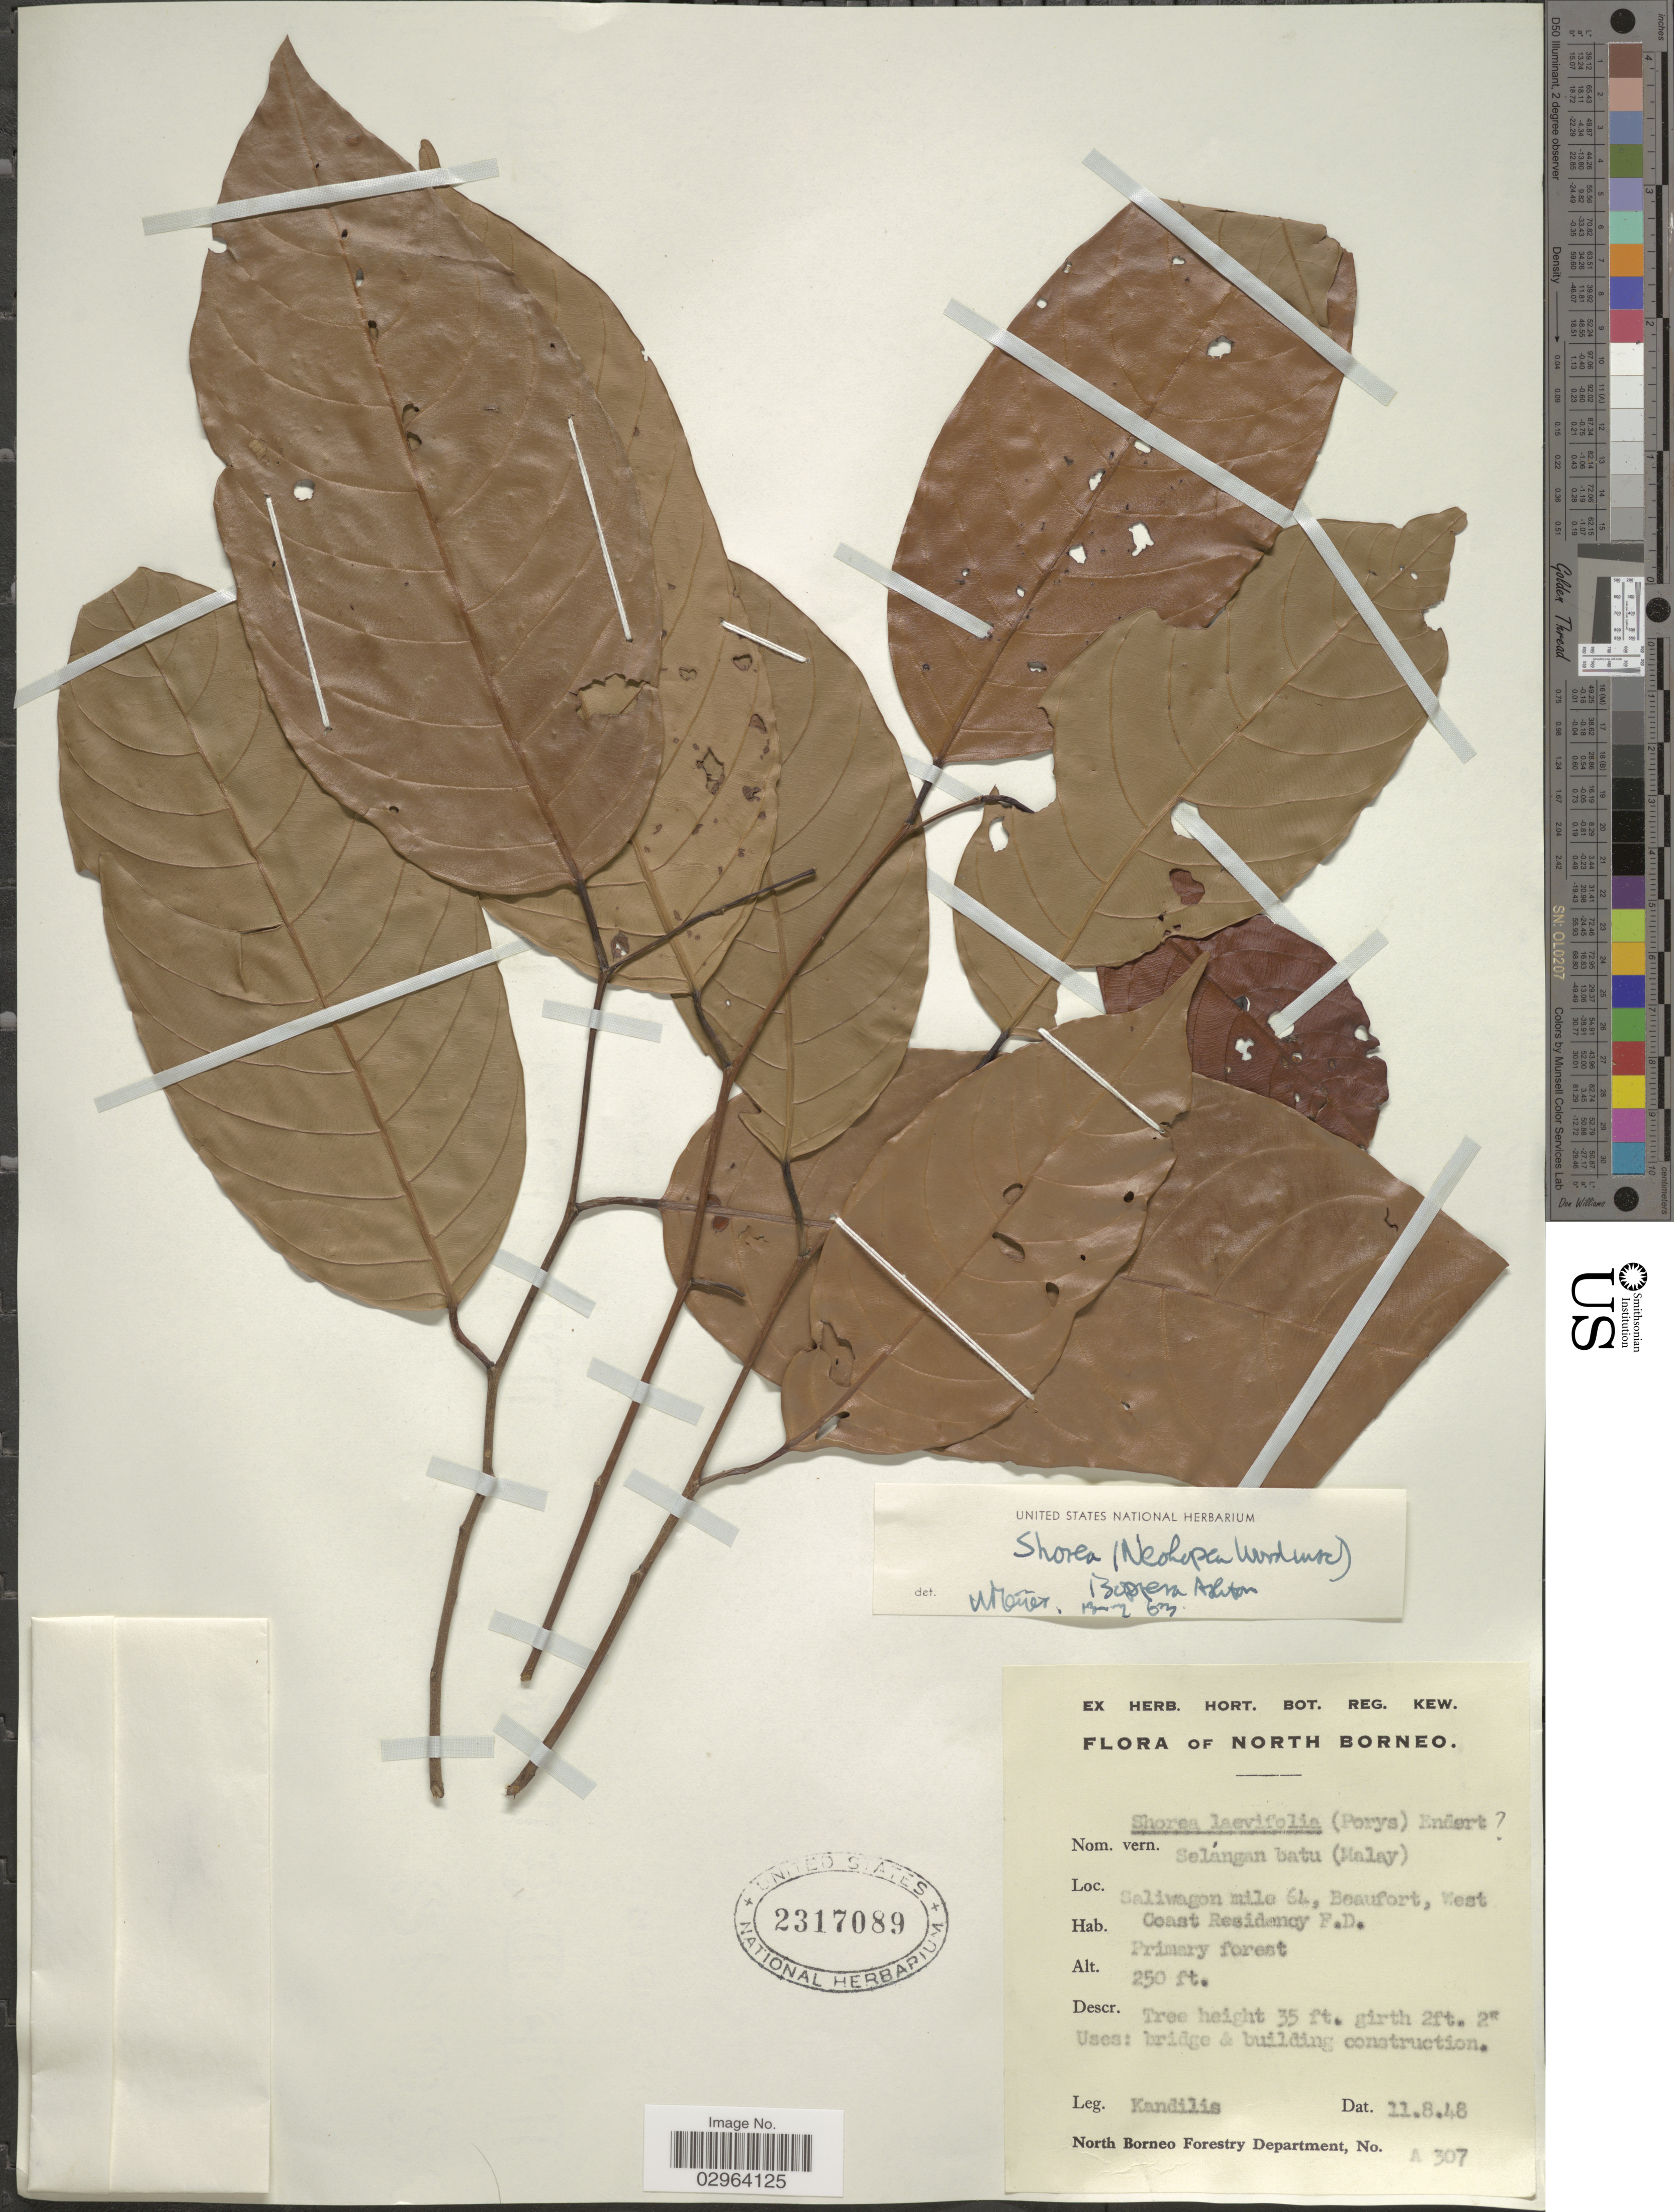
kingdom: Plantae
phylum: Tracheophyta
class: Magnoliopsida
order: Malvales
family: Dipterocarpaceae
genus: Neohopea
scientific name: Neohopea isoptera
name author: (P.S. Ashton) P.S. Ashton & J. Heck.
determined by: Strong, Mark T., (BOT), Smithsonian Institution - National Museum of Natural History (UNITED STATES)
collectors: Kandilis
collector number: A 307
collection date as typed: Transcribed d/m/y: 11/8/48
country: Malaysia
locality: North Borneo. Saliwagon mile 64. Beaufort, West Coast Residency F.D.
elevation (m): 76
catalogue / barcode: US 2317089